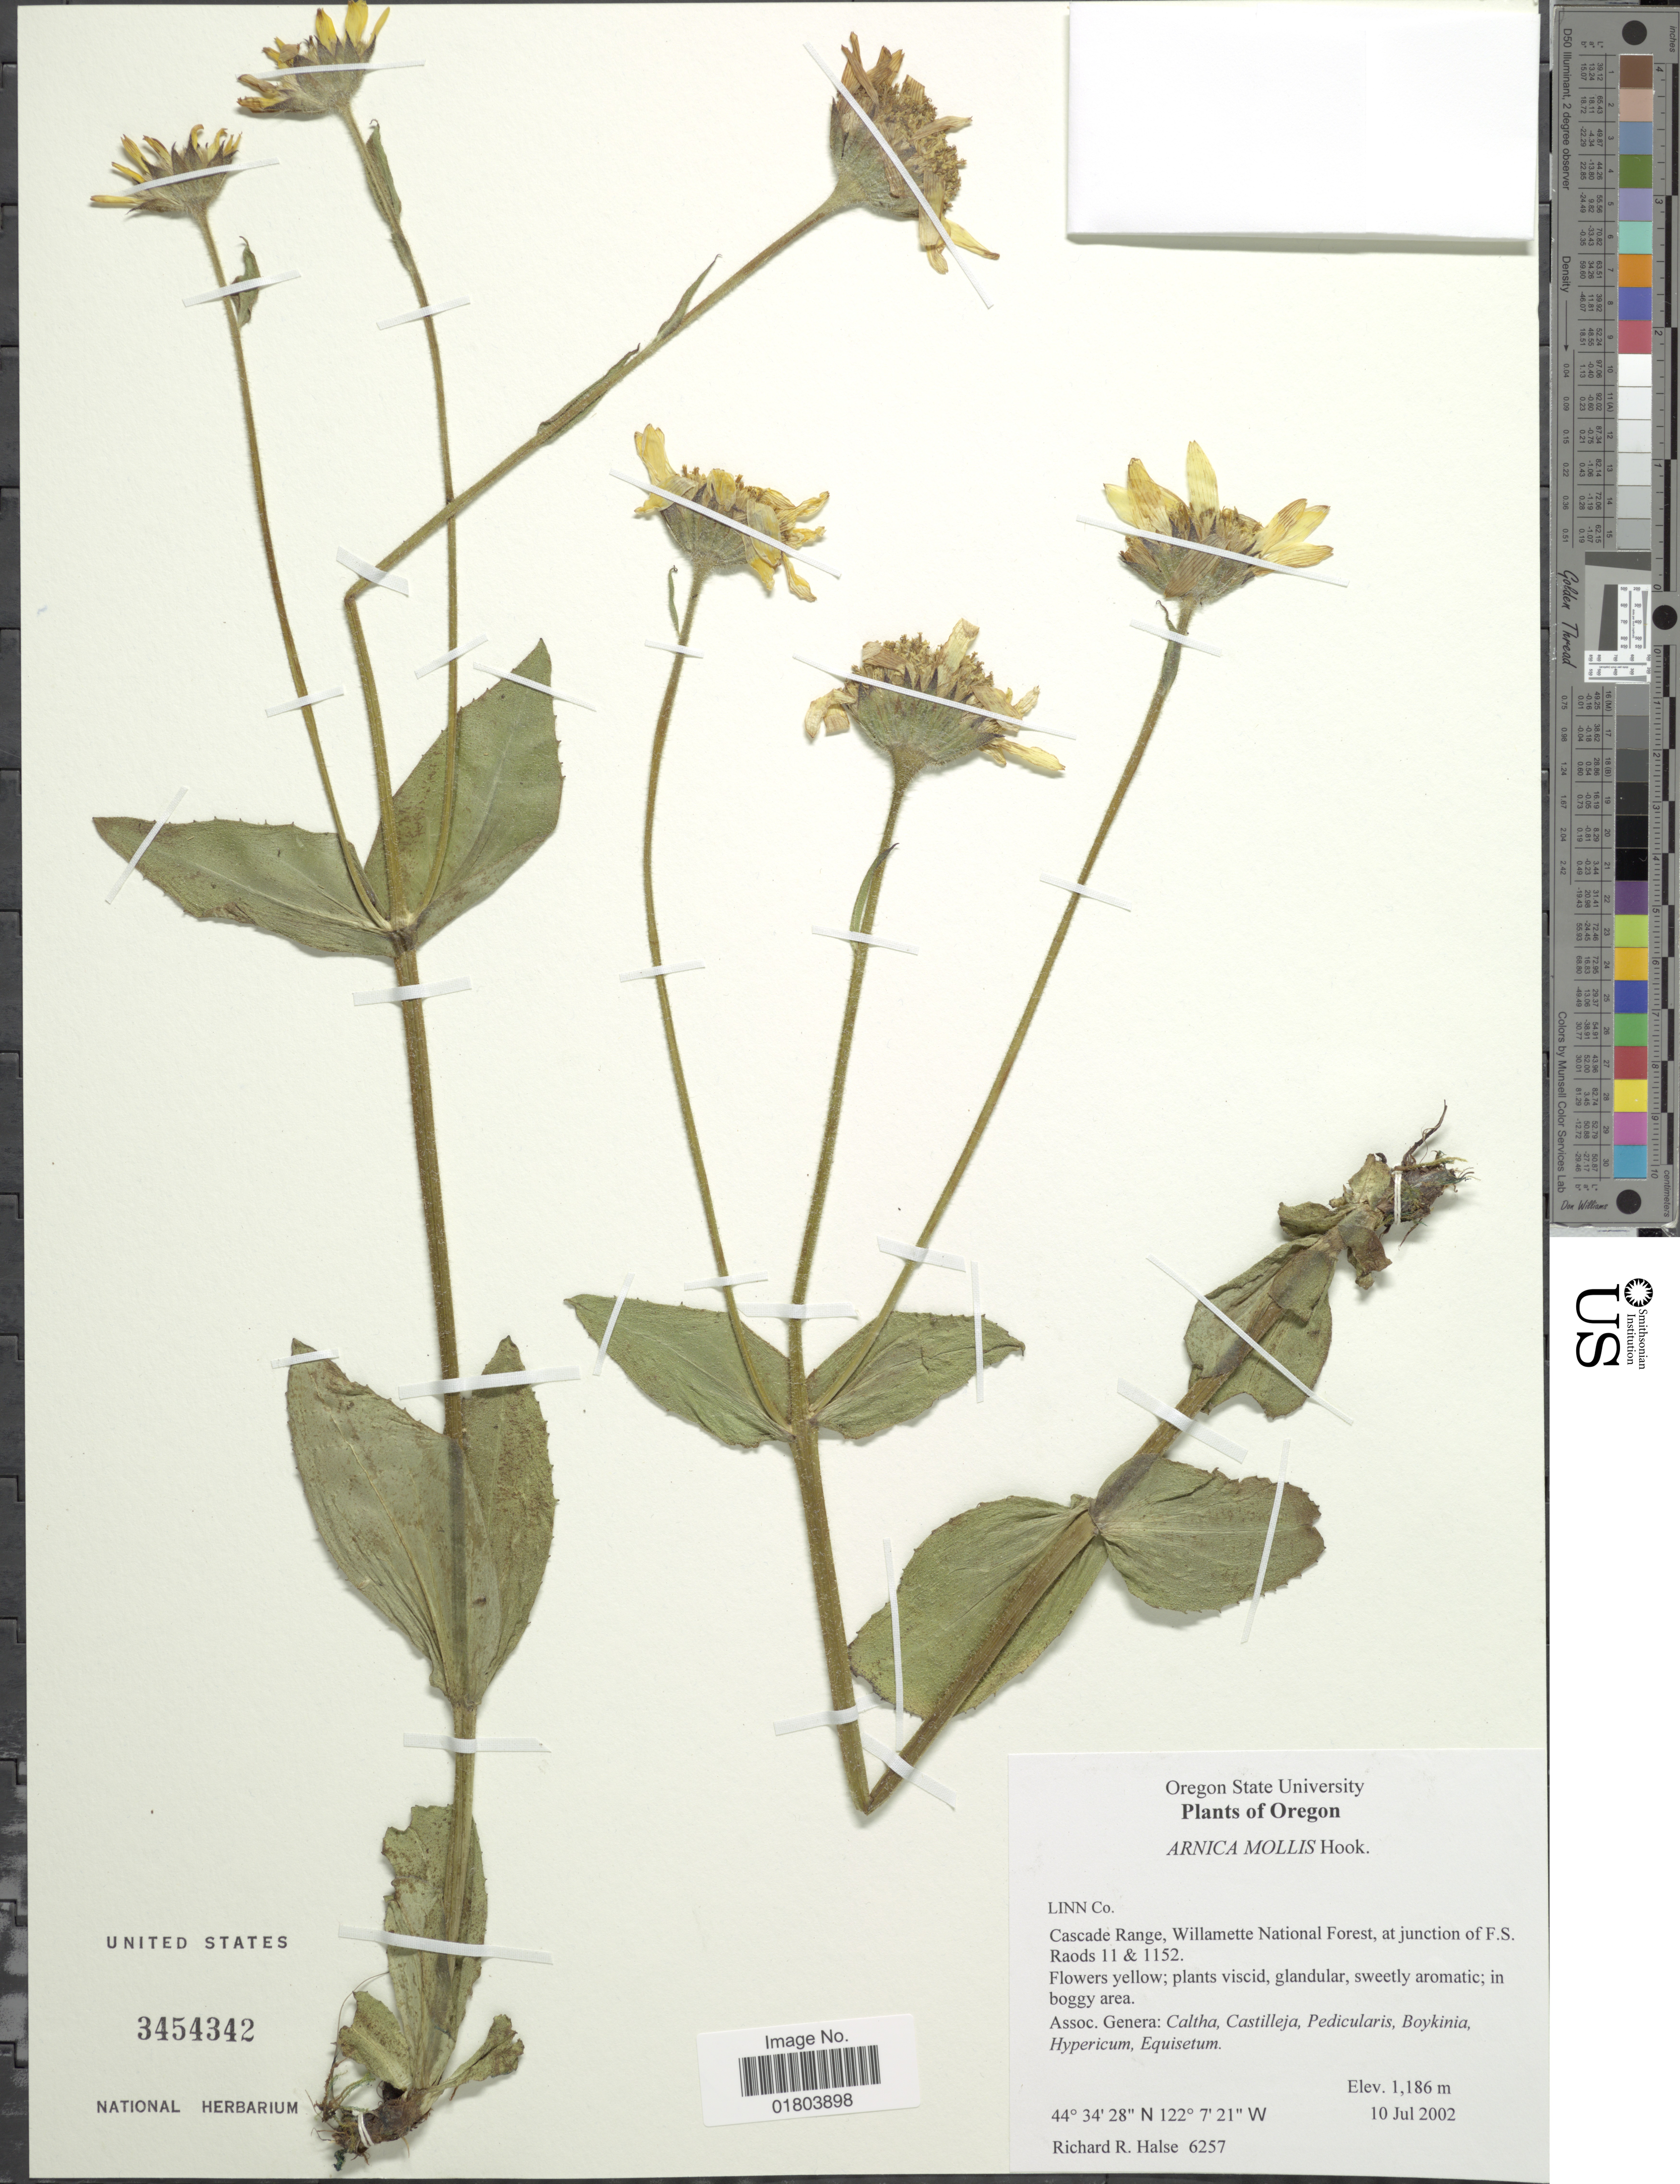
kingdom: Plantae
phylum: Tracheophyta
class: Magnoliopsida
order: Asterales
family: Asteraceae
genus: Arnica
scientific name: Arnica mollis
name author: Hook.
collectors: R. Halse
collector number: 6257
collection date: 2002-07-10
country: United States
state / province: Oregon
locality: Cascade Range, Willamette National Forest, at junction of F.S. Raods 11 & 1152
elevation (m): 1186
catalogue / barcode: US 3454342